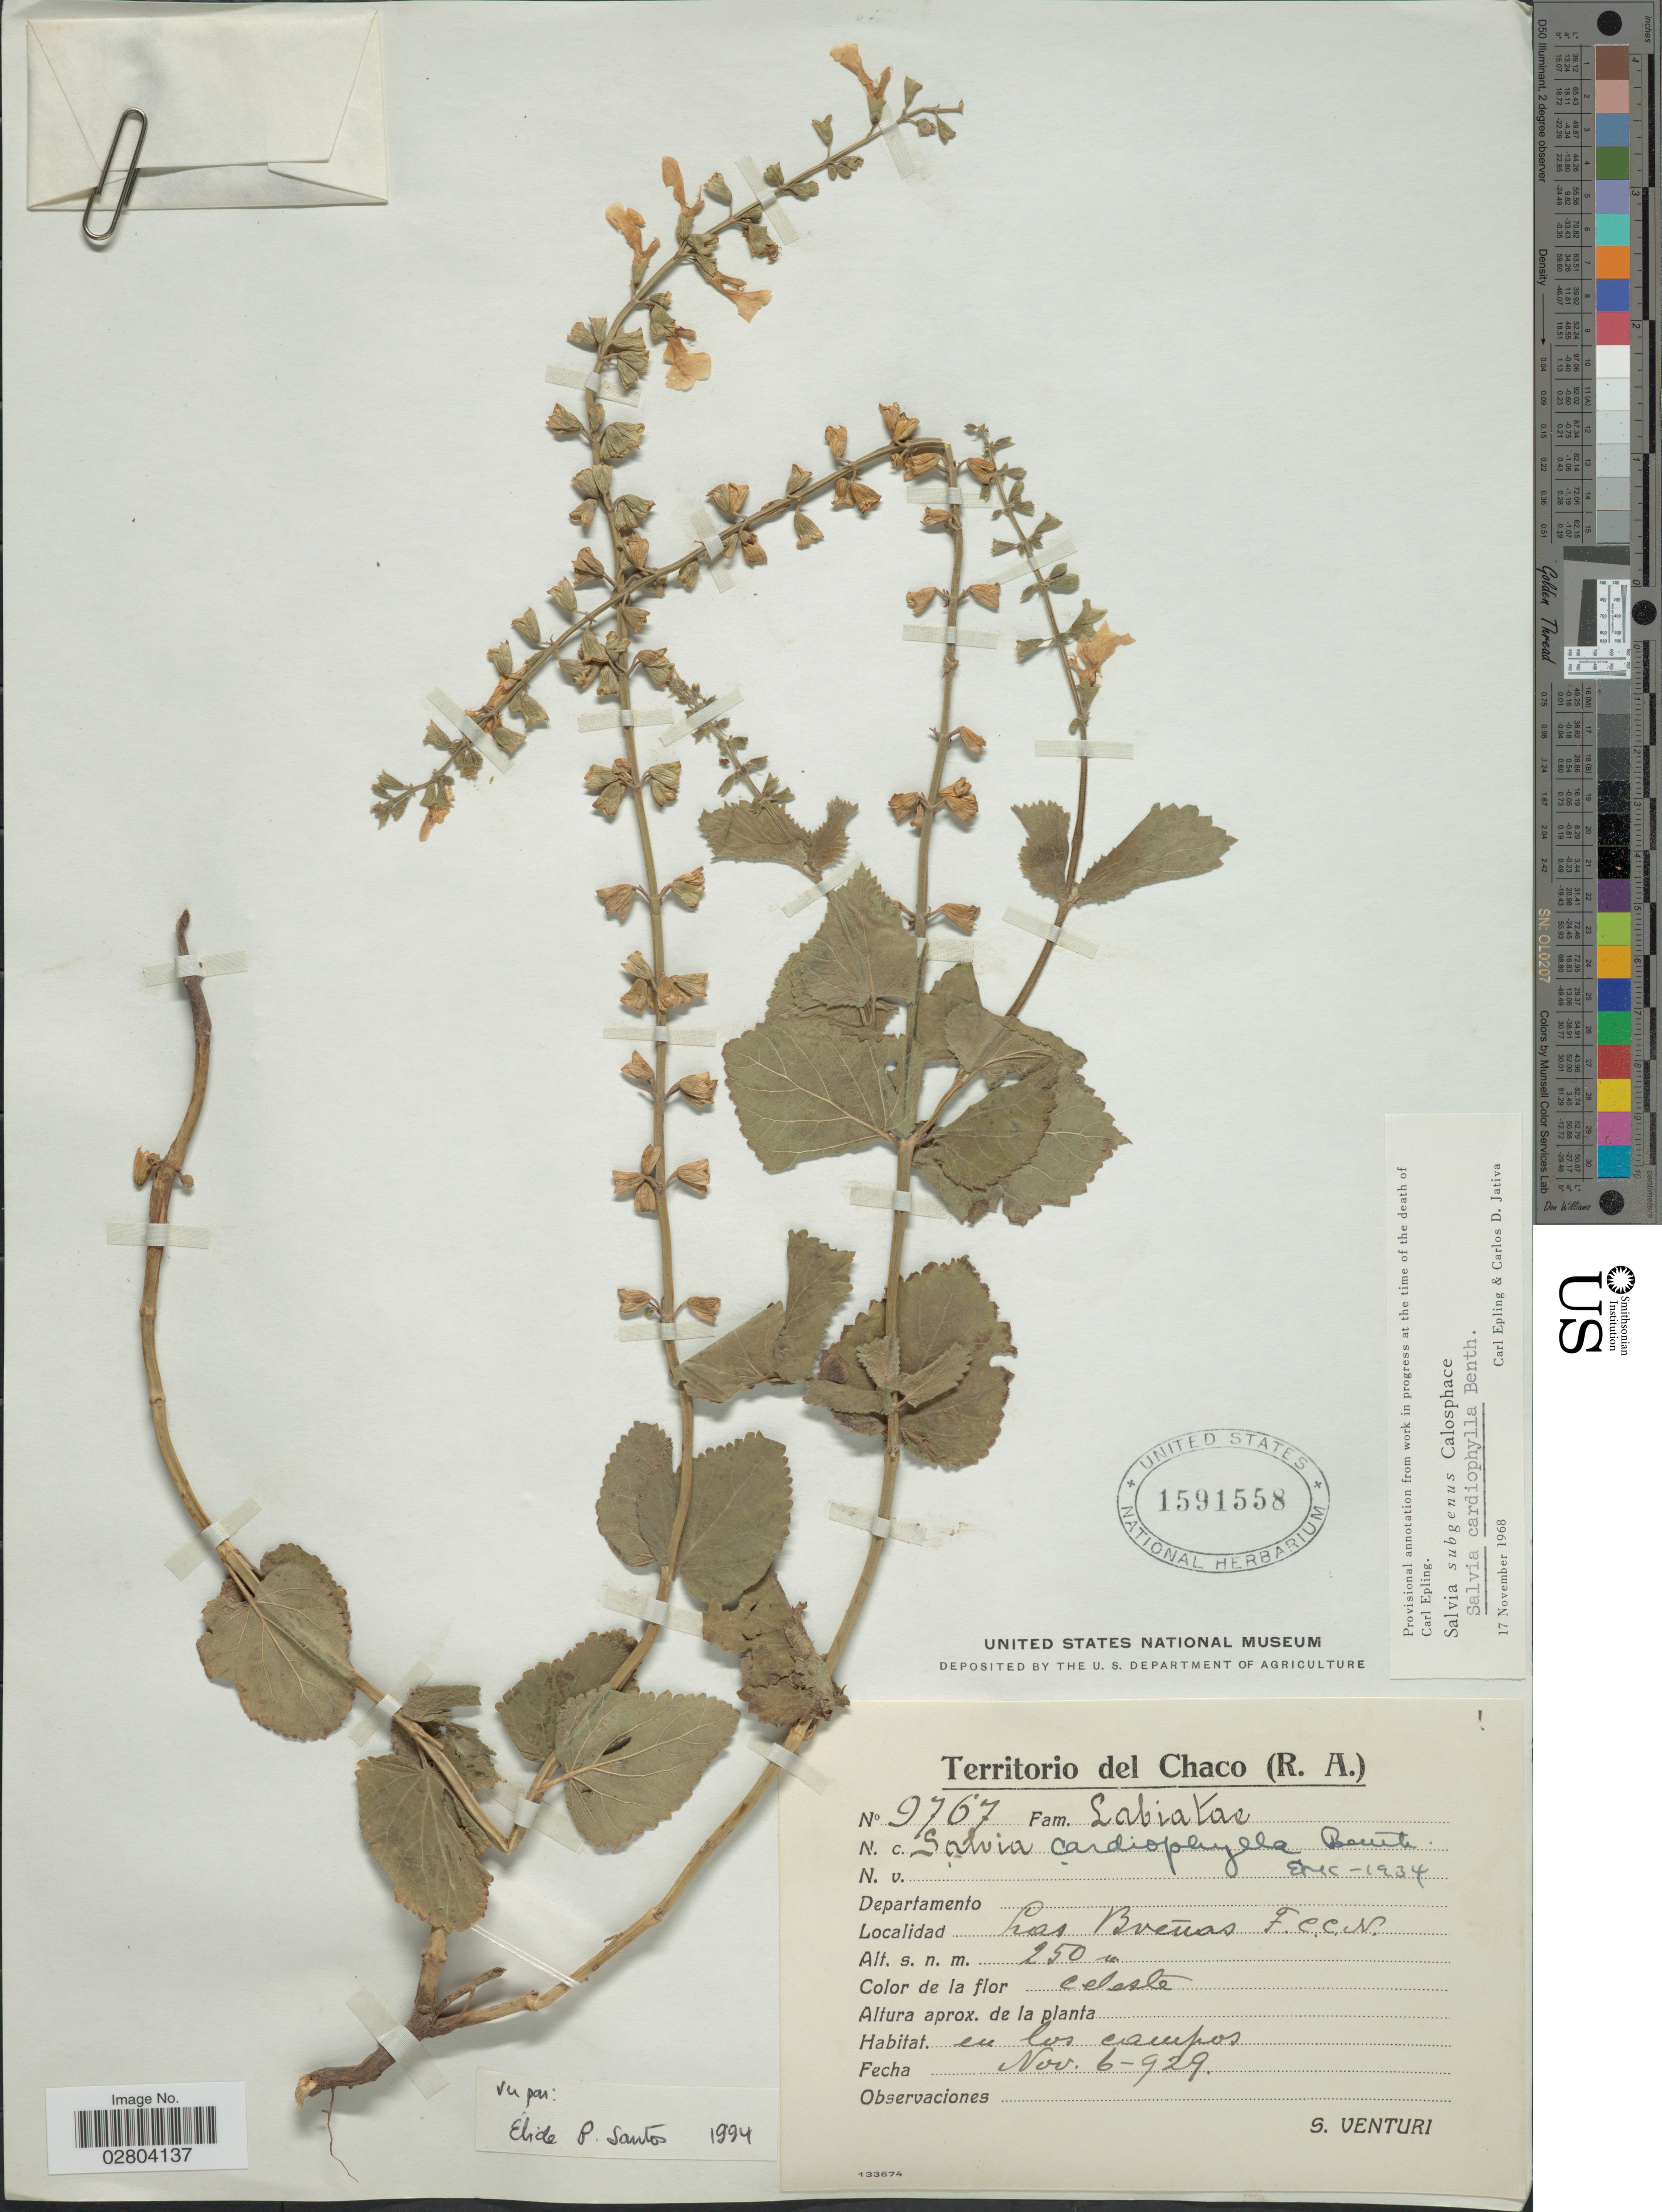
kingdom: Plantae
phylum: Tracheophyta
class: Magnoliopsida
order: Lamiales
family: Lamiaceae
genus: Salvia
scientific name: Salvia cardiophylla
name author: Benth.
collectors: S. Venturi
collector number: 9767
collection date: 1929-11-06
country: Argentina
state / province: Chaco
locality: Territorio del Chaco (R. A.). Las Bueñas F. C. C. N.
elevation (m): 250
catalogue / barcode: US 1591558